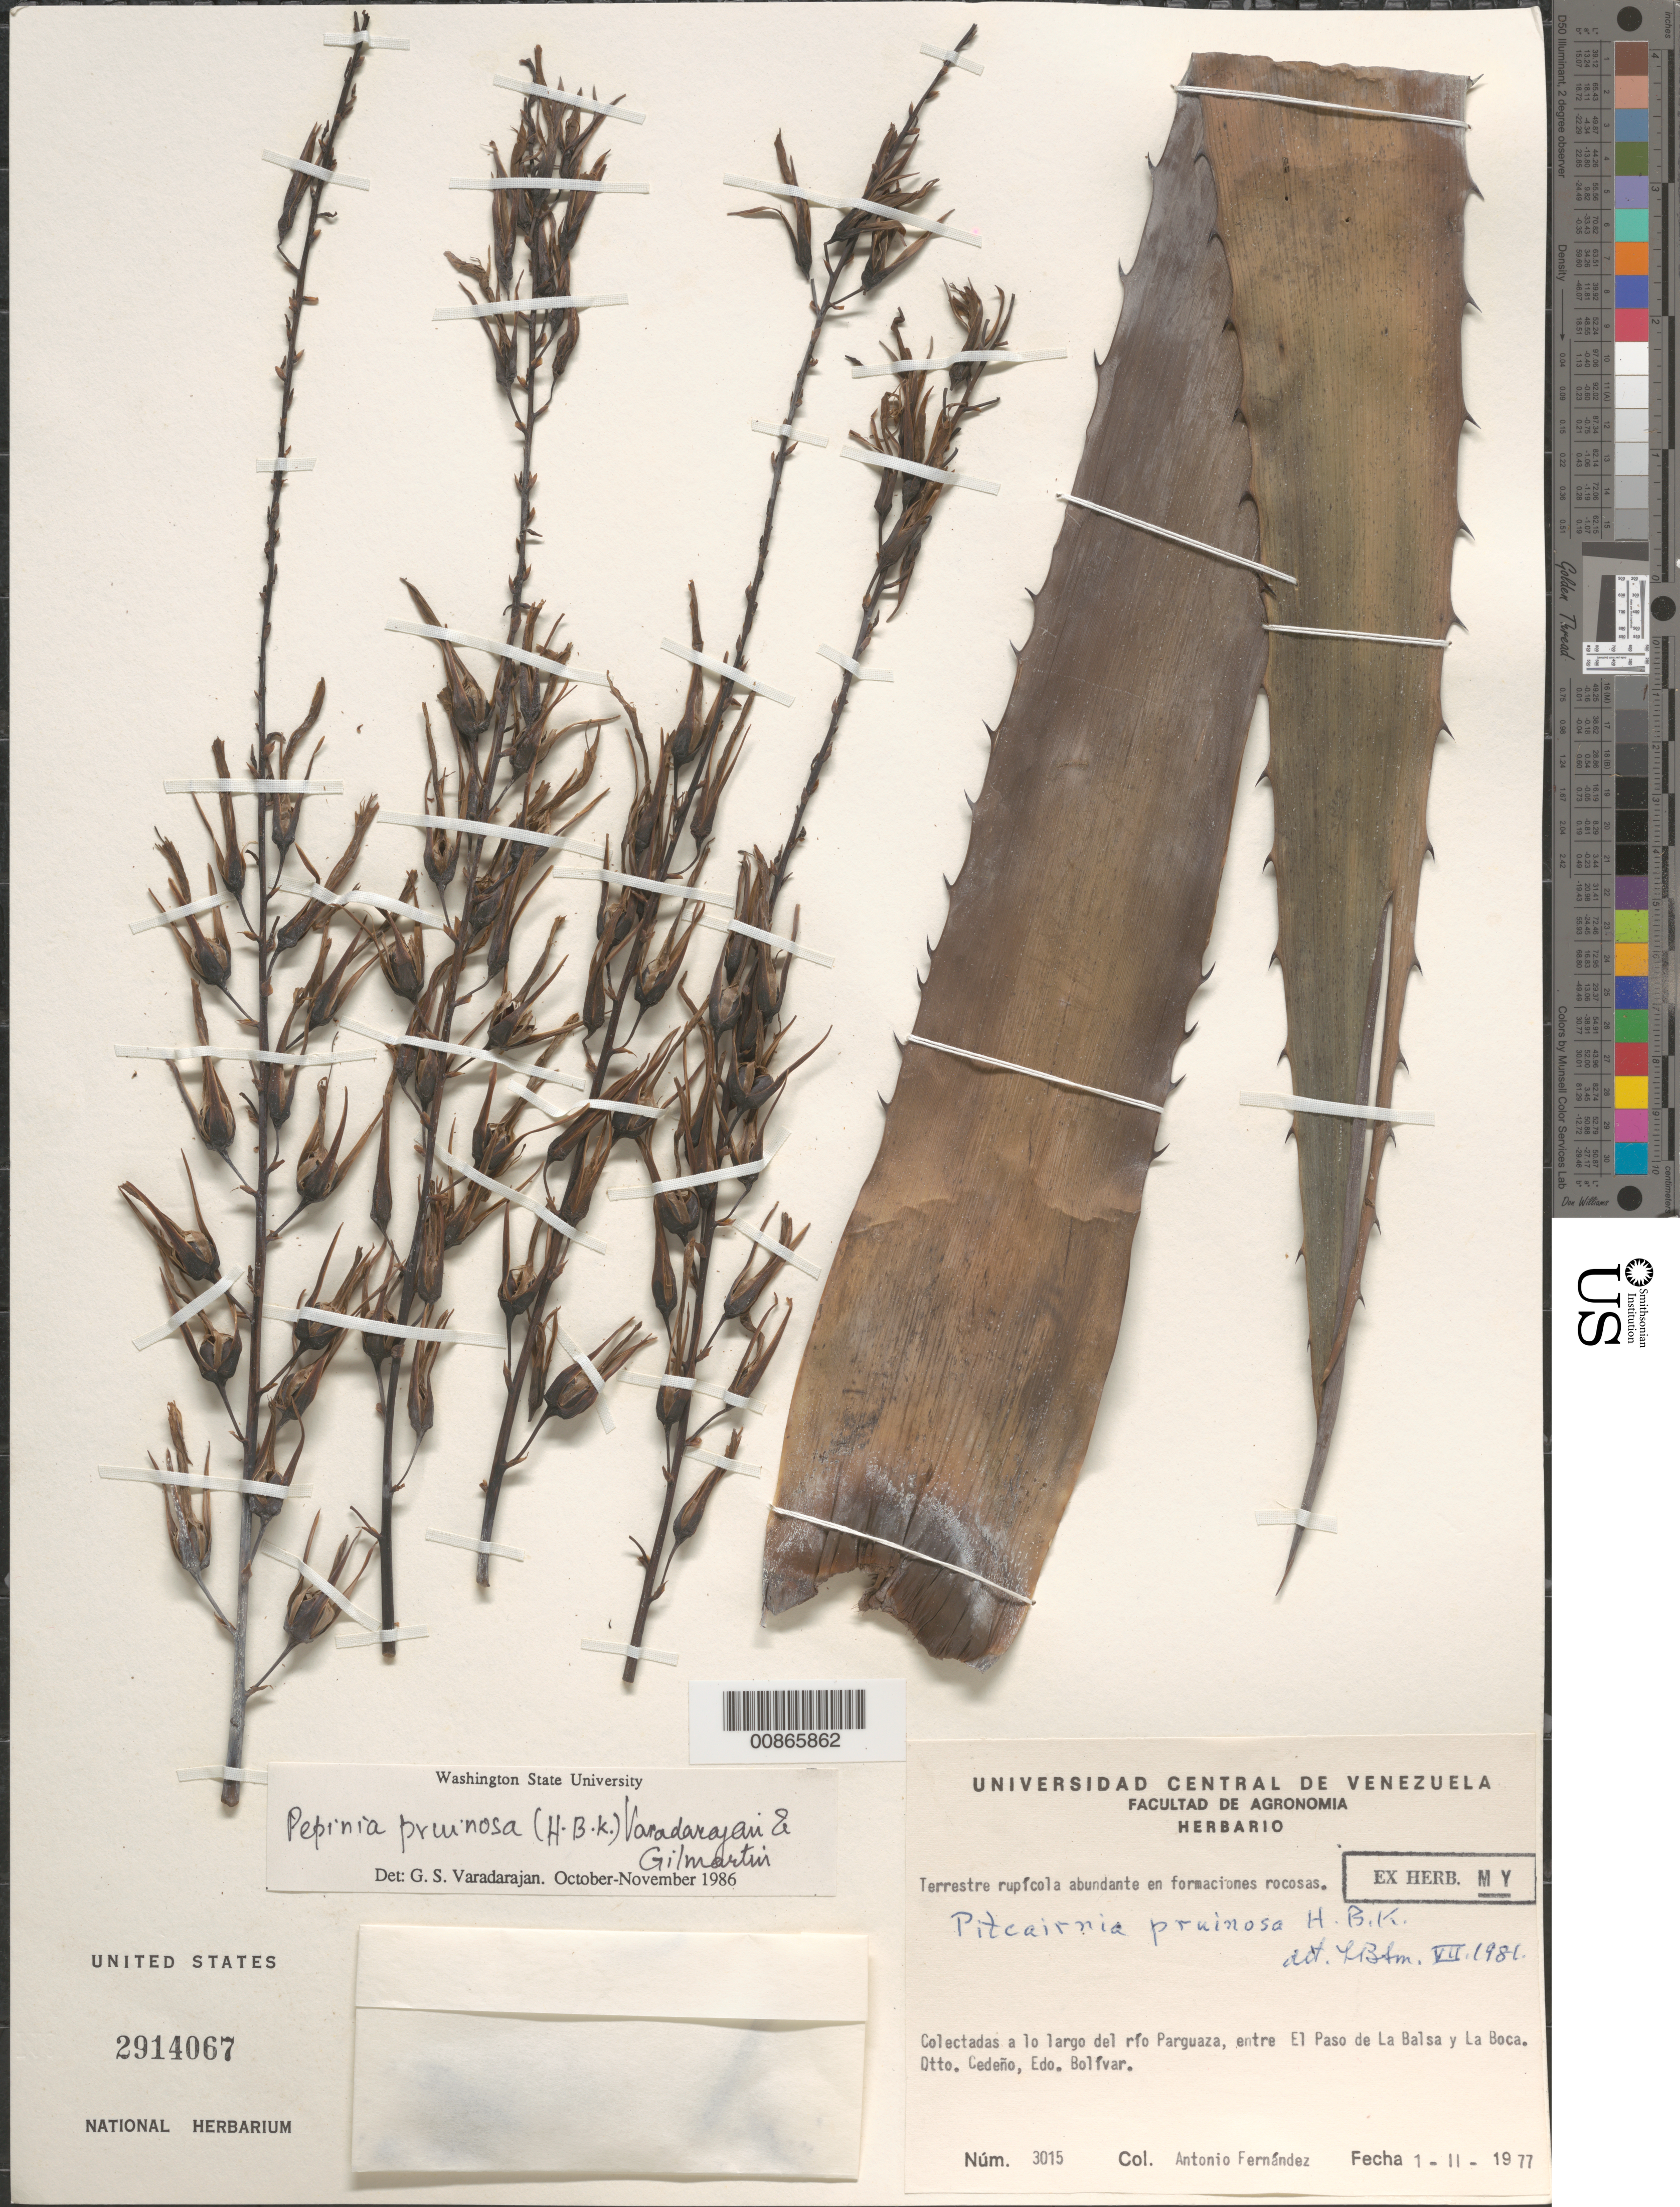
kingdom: Plantae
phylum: Tracheophyta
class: Liliopsida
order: Poales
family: Bromeliaceae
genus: Pitcairnia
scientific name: Pitcairnia pruinosa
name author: Kunth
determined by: Smith, Lyman B., (US), NMNH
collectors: A. Fernández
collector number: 3015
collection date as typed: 1-Feb-77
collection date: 1977-02-01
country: Venezuela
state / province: Bolívar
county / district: Cedeño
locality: Río Parguaza, entre El Paso de La Balsa y La Boca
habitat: Formaciónes rocosas a lo largo del río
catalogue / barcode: US 2914067